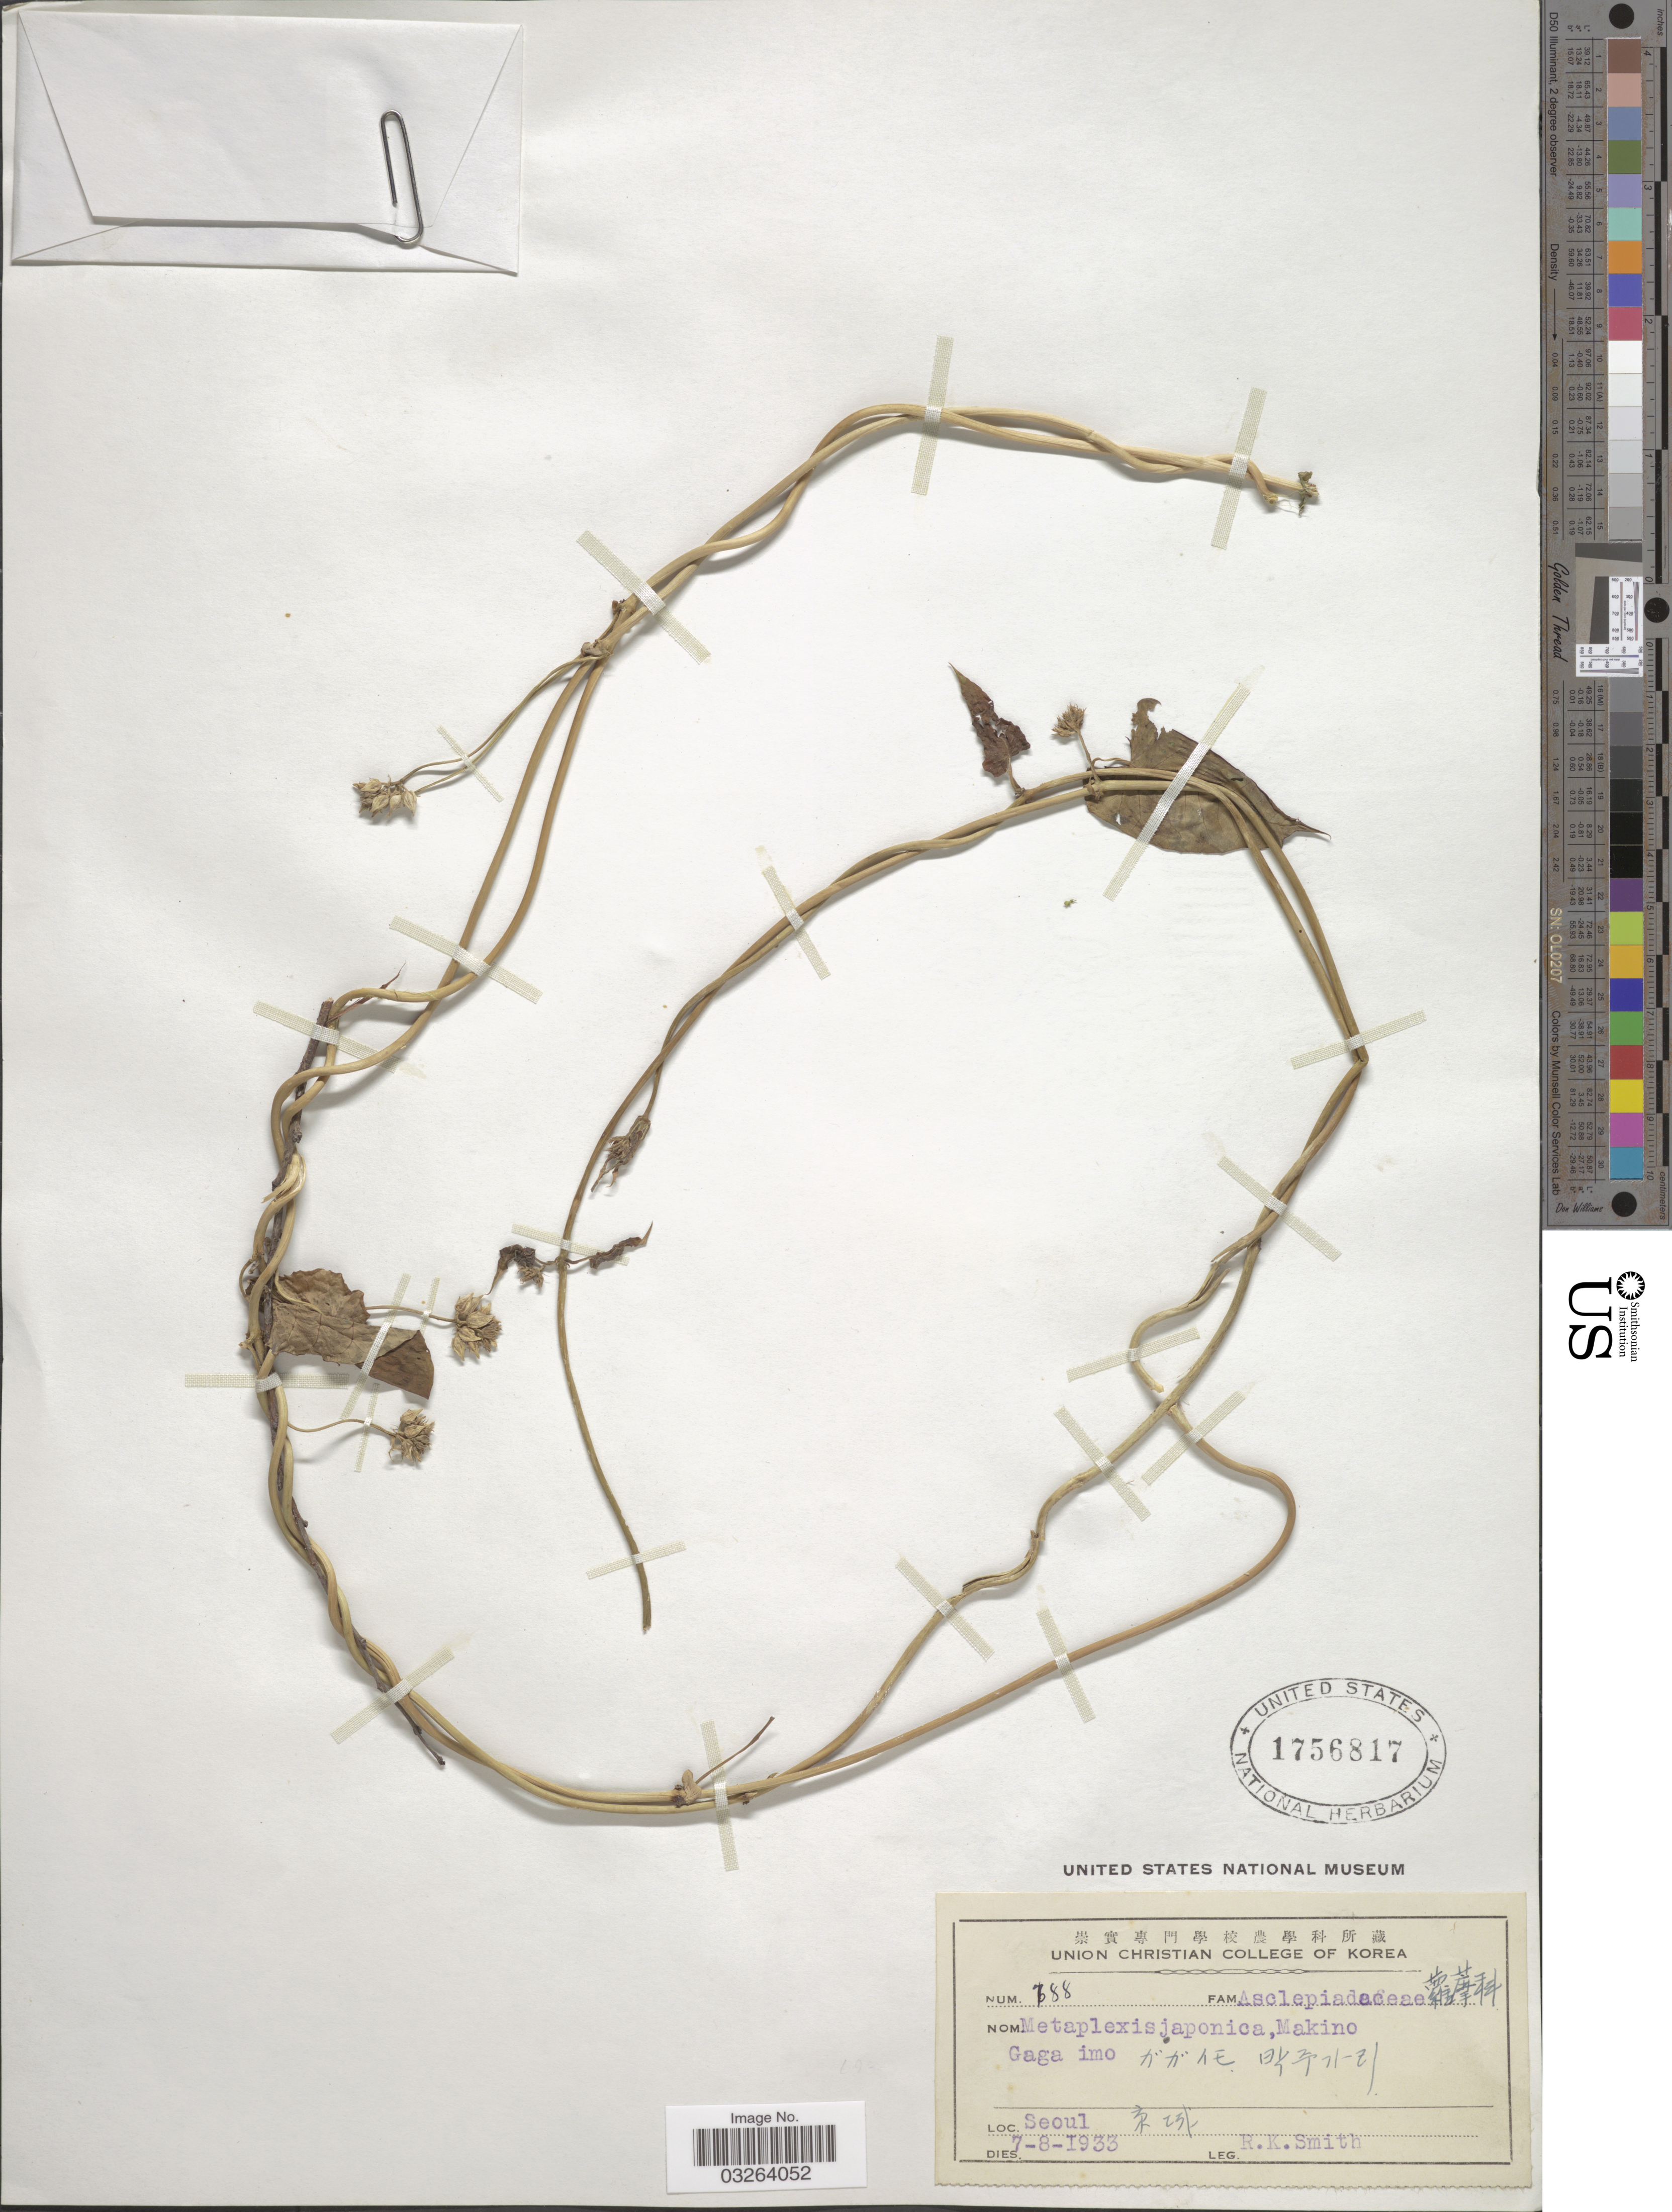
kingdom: Plantae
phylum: Tracheophyta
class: Magnoliopsida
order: Gentianales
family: Apocynaceae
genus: Metaplexis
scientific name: Metaplexis japonica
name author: (Thunb.) Makino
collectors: R. Smith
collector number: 788*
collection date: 1933-08-07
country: South Korea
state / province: Seoul Special City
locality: Seoul X.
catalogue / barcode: US 1756817